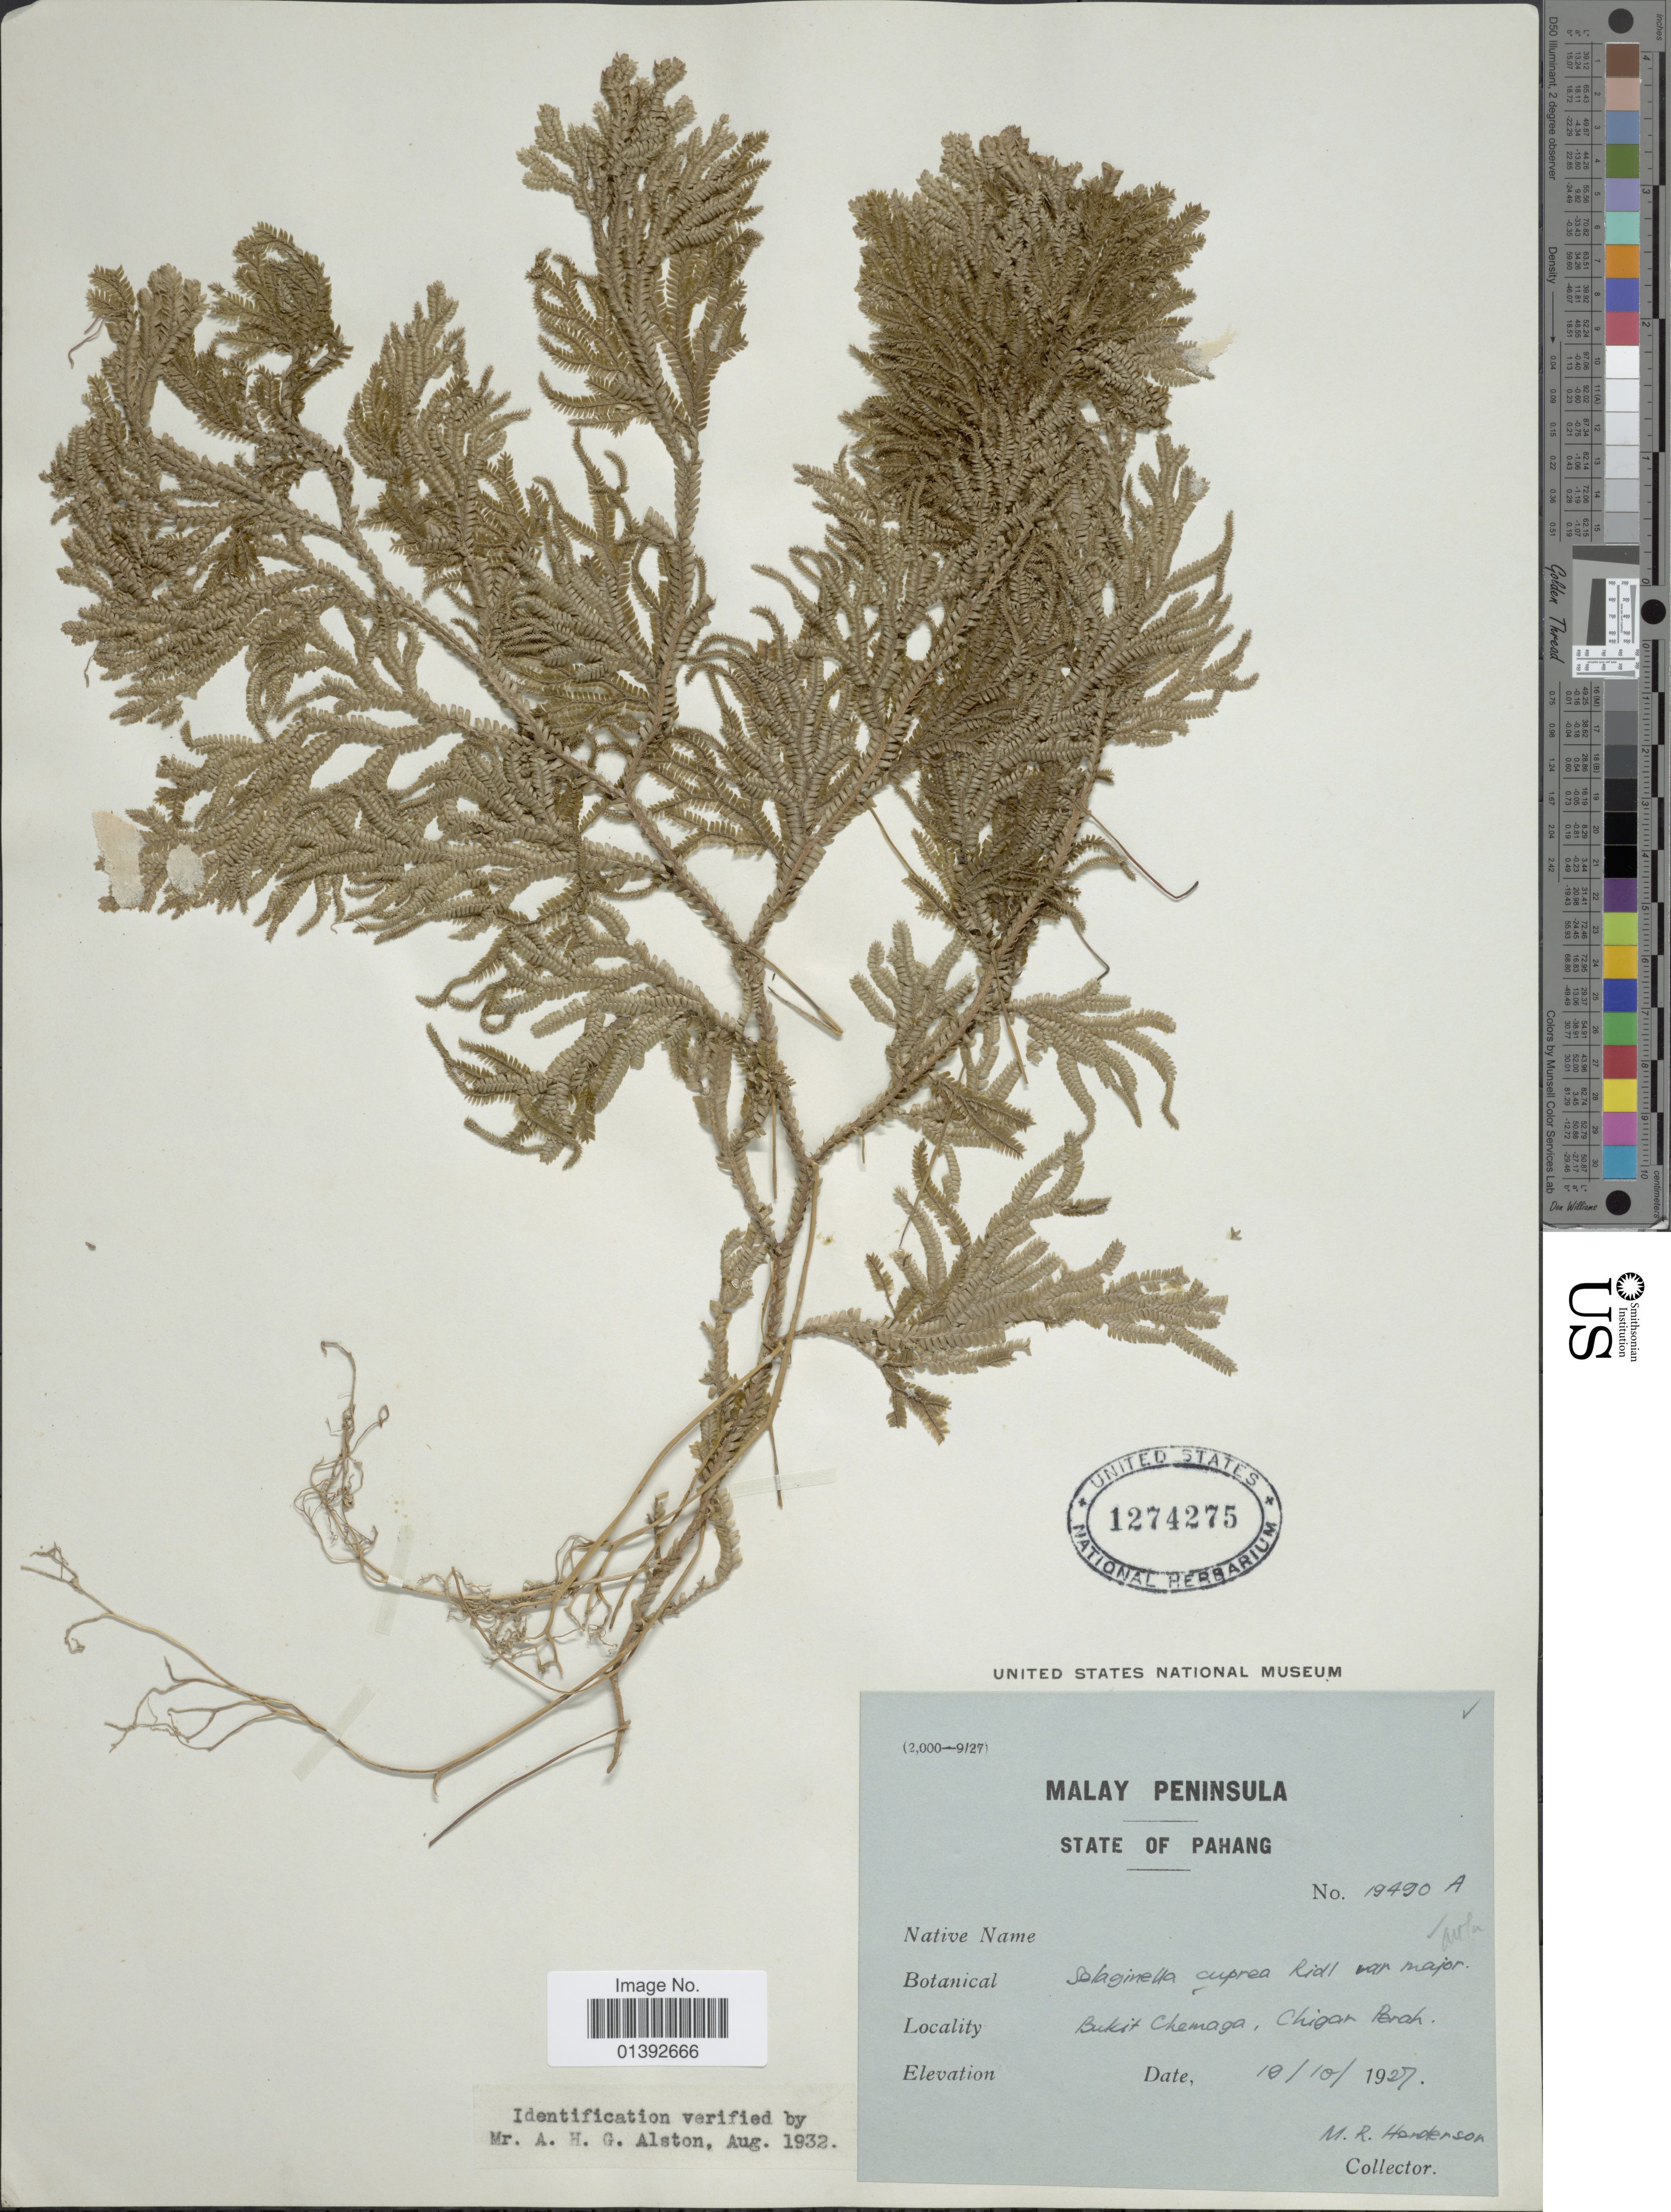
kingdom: Plantae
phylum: Tracheophyta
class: Lycopodiopsida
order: Selaginellales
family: Selaginellaceae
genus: Selaginella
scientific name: Selaginella cuprea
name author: Ridl.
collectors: M. Henderson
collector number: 19490A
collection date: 1927-10-10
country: Malaysia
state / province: Pahang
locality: Malay Peninsula, Bukit Chemaga, Chigar Brah [interpreted]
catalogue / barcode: US 1274275